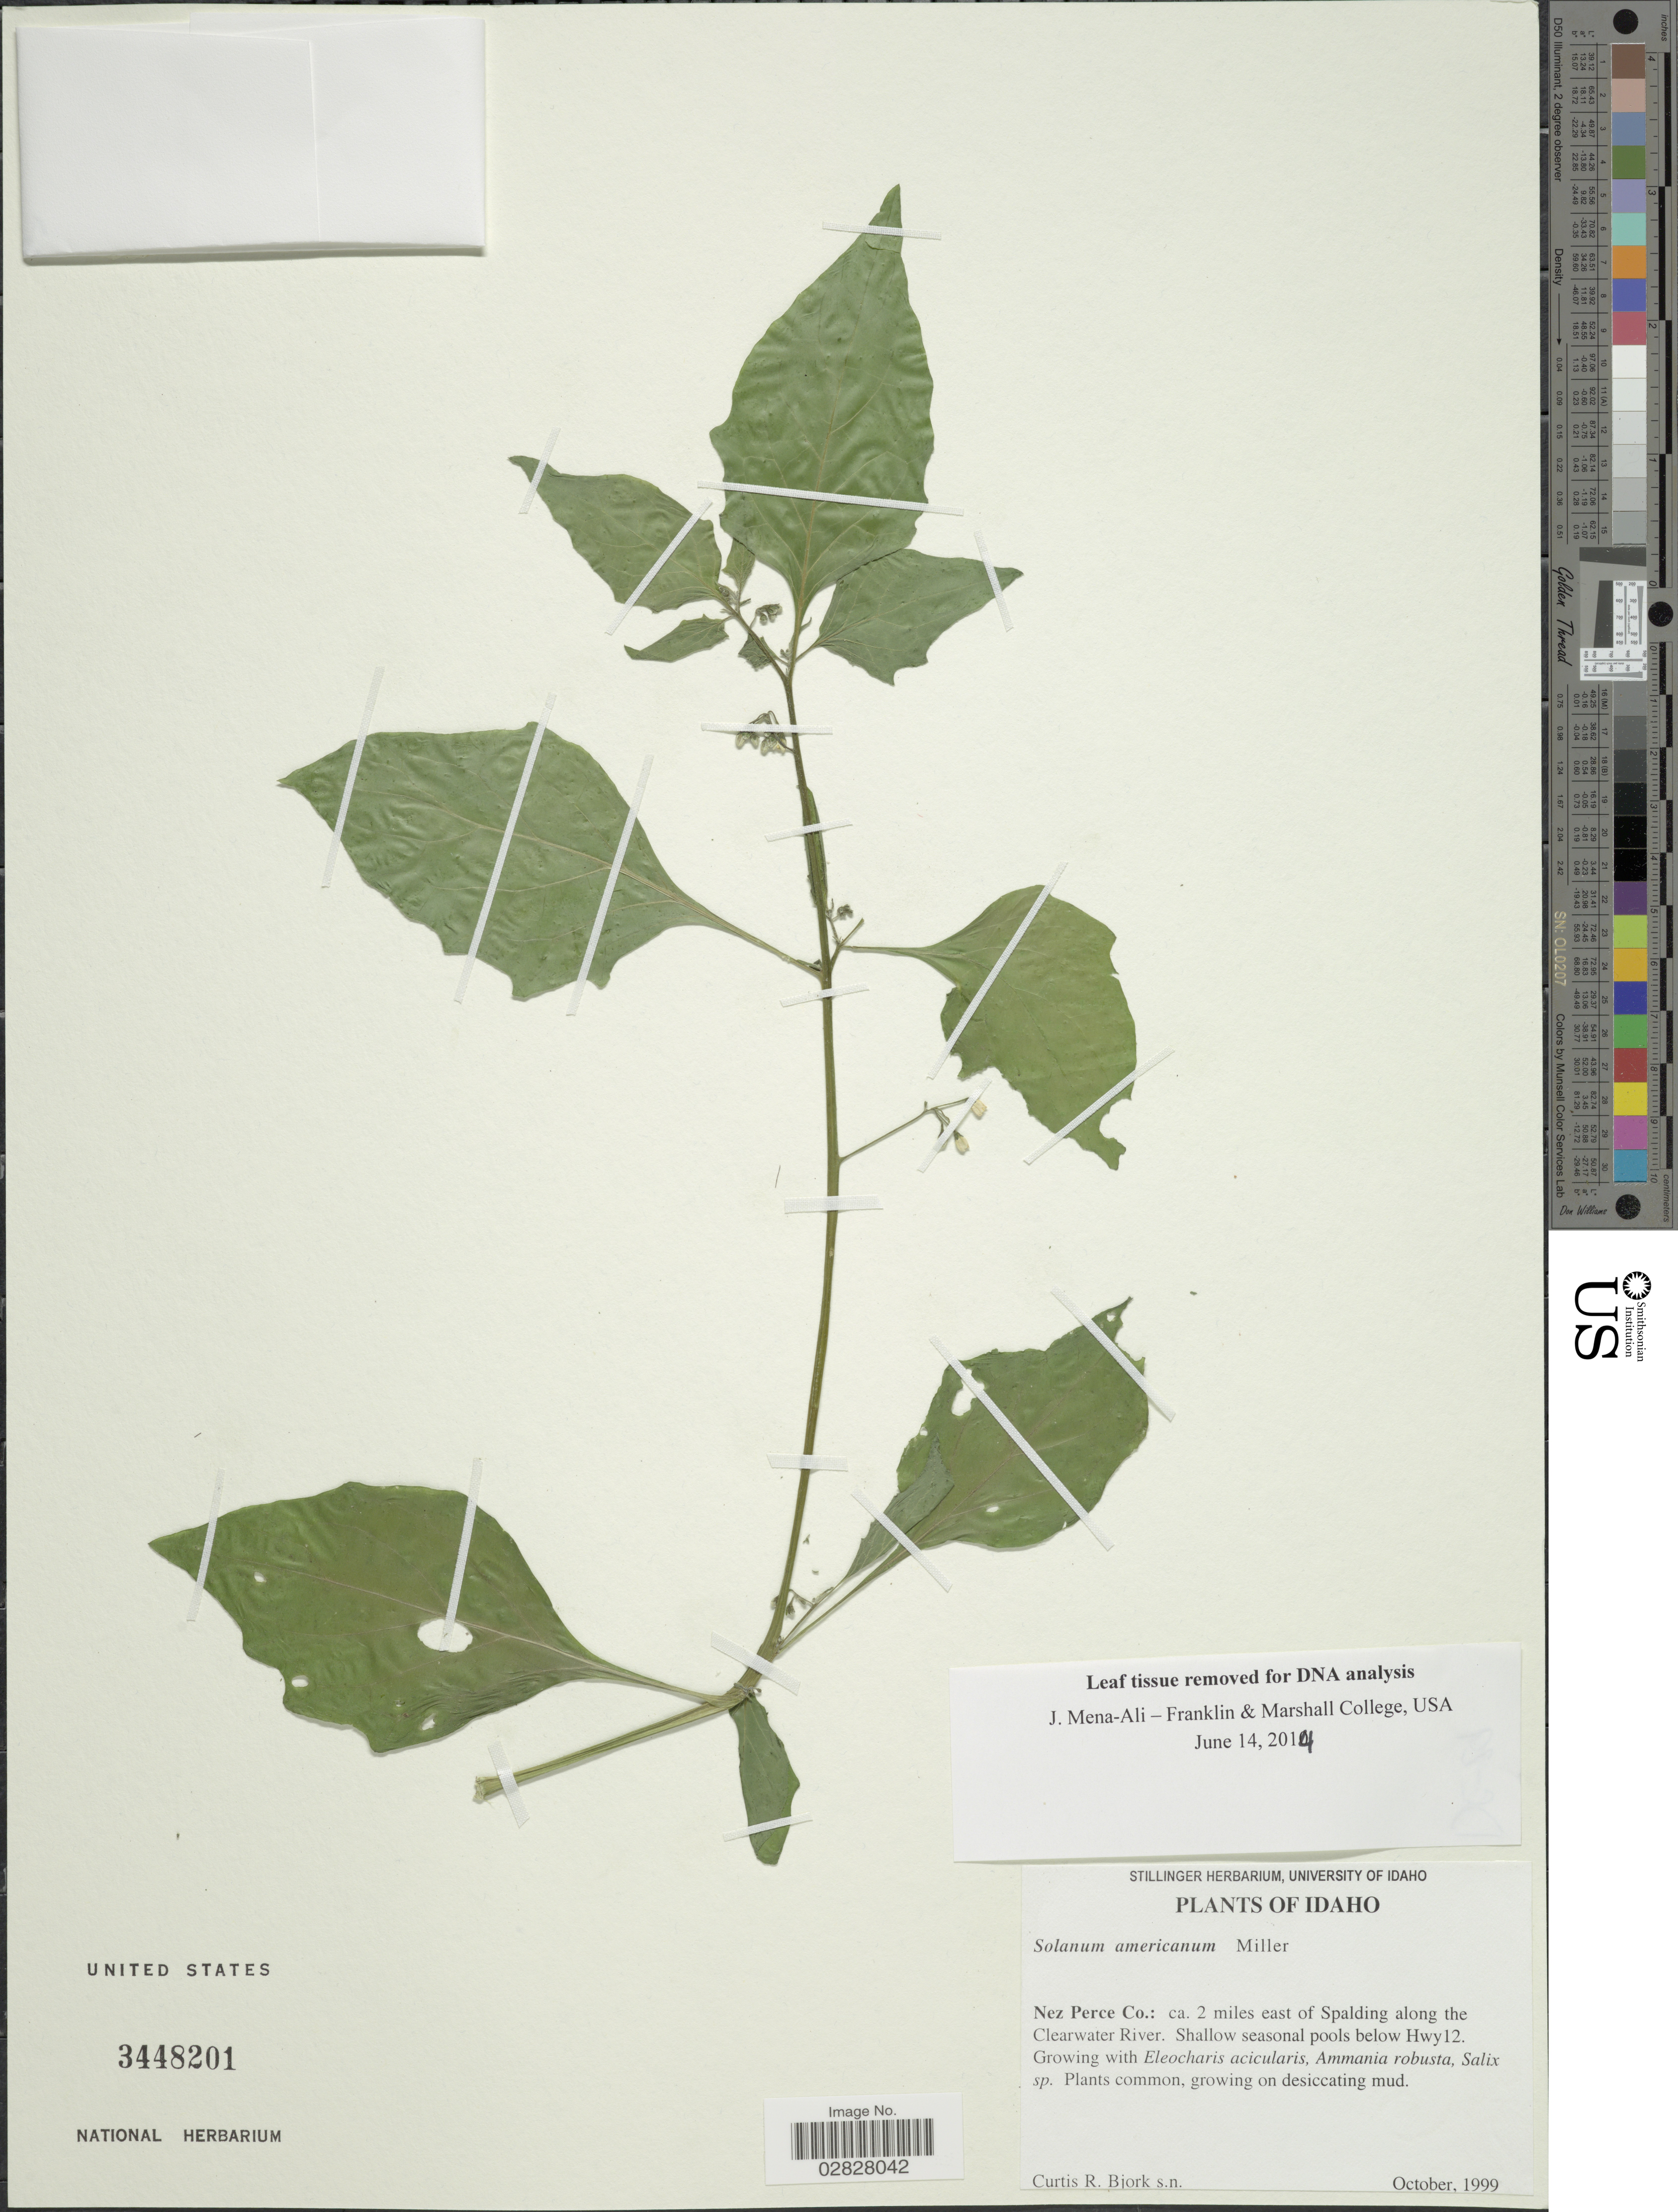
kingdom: Plantae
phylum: Tracheophyta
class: Magnoliopsida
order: Solanales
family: Solanaceae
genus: Solanum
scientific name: Solanum americanum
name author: Mill.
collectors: C. Bjork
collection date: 1999-10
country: United States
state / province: Idaho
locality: Nez Perce Co.: ca. 2 miles east of Spalding along the Clearwater River. Shallow seasonal pools below Hwy 12.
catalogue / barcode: US 3448201